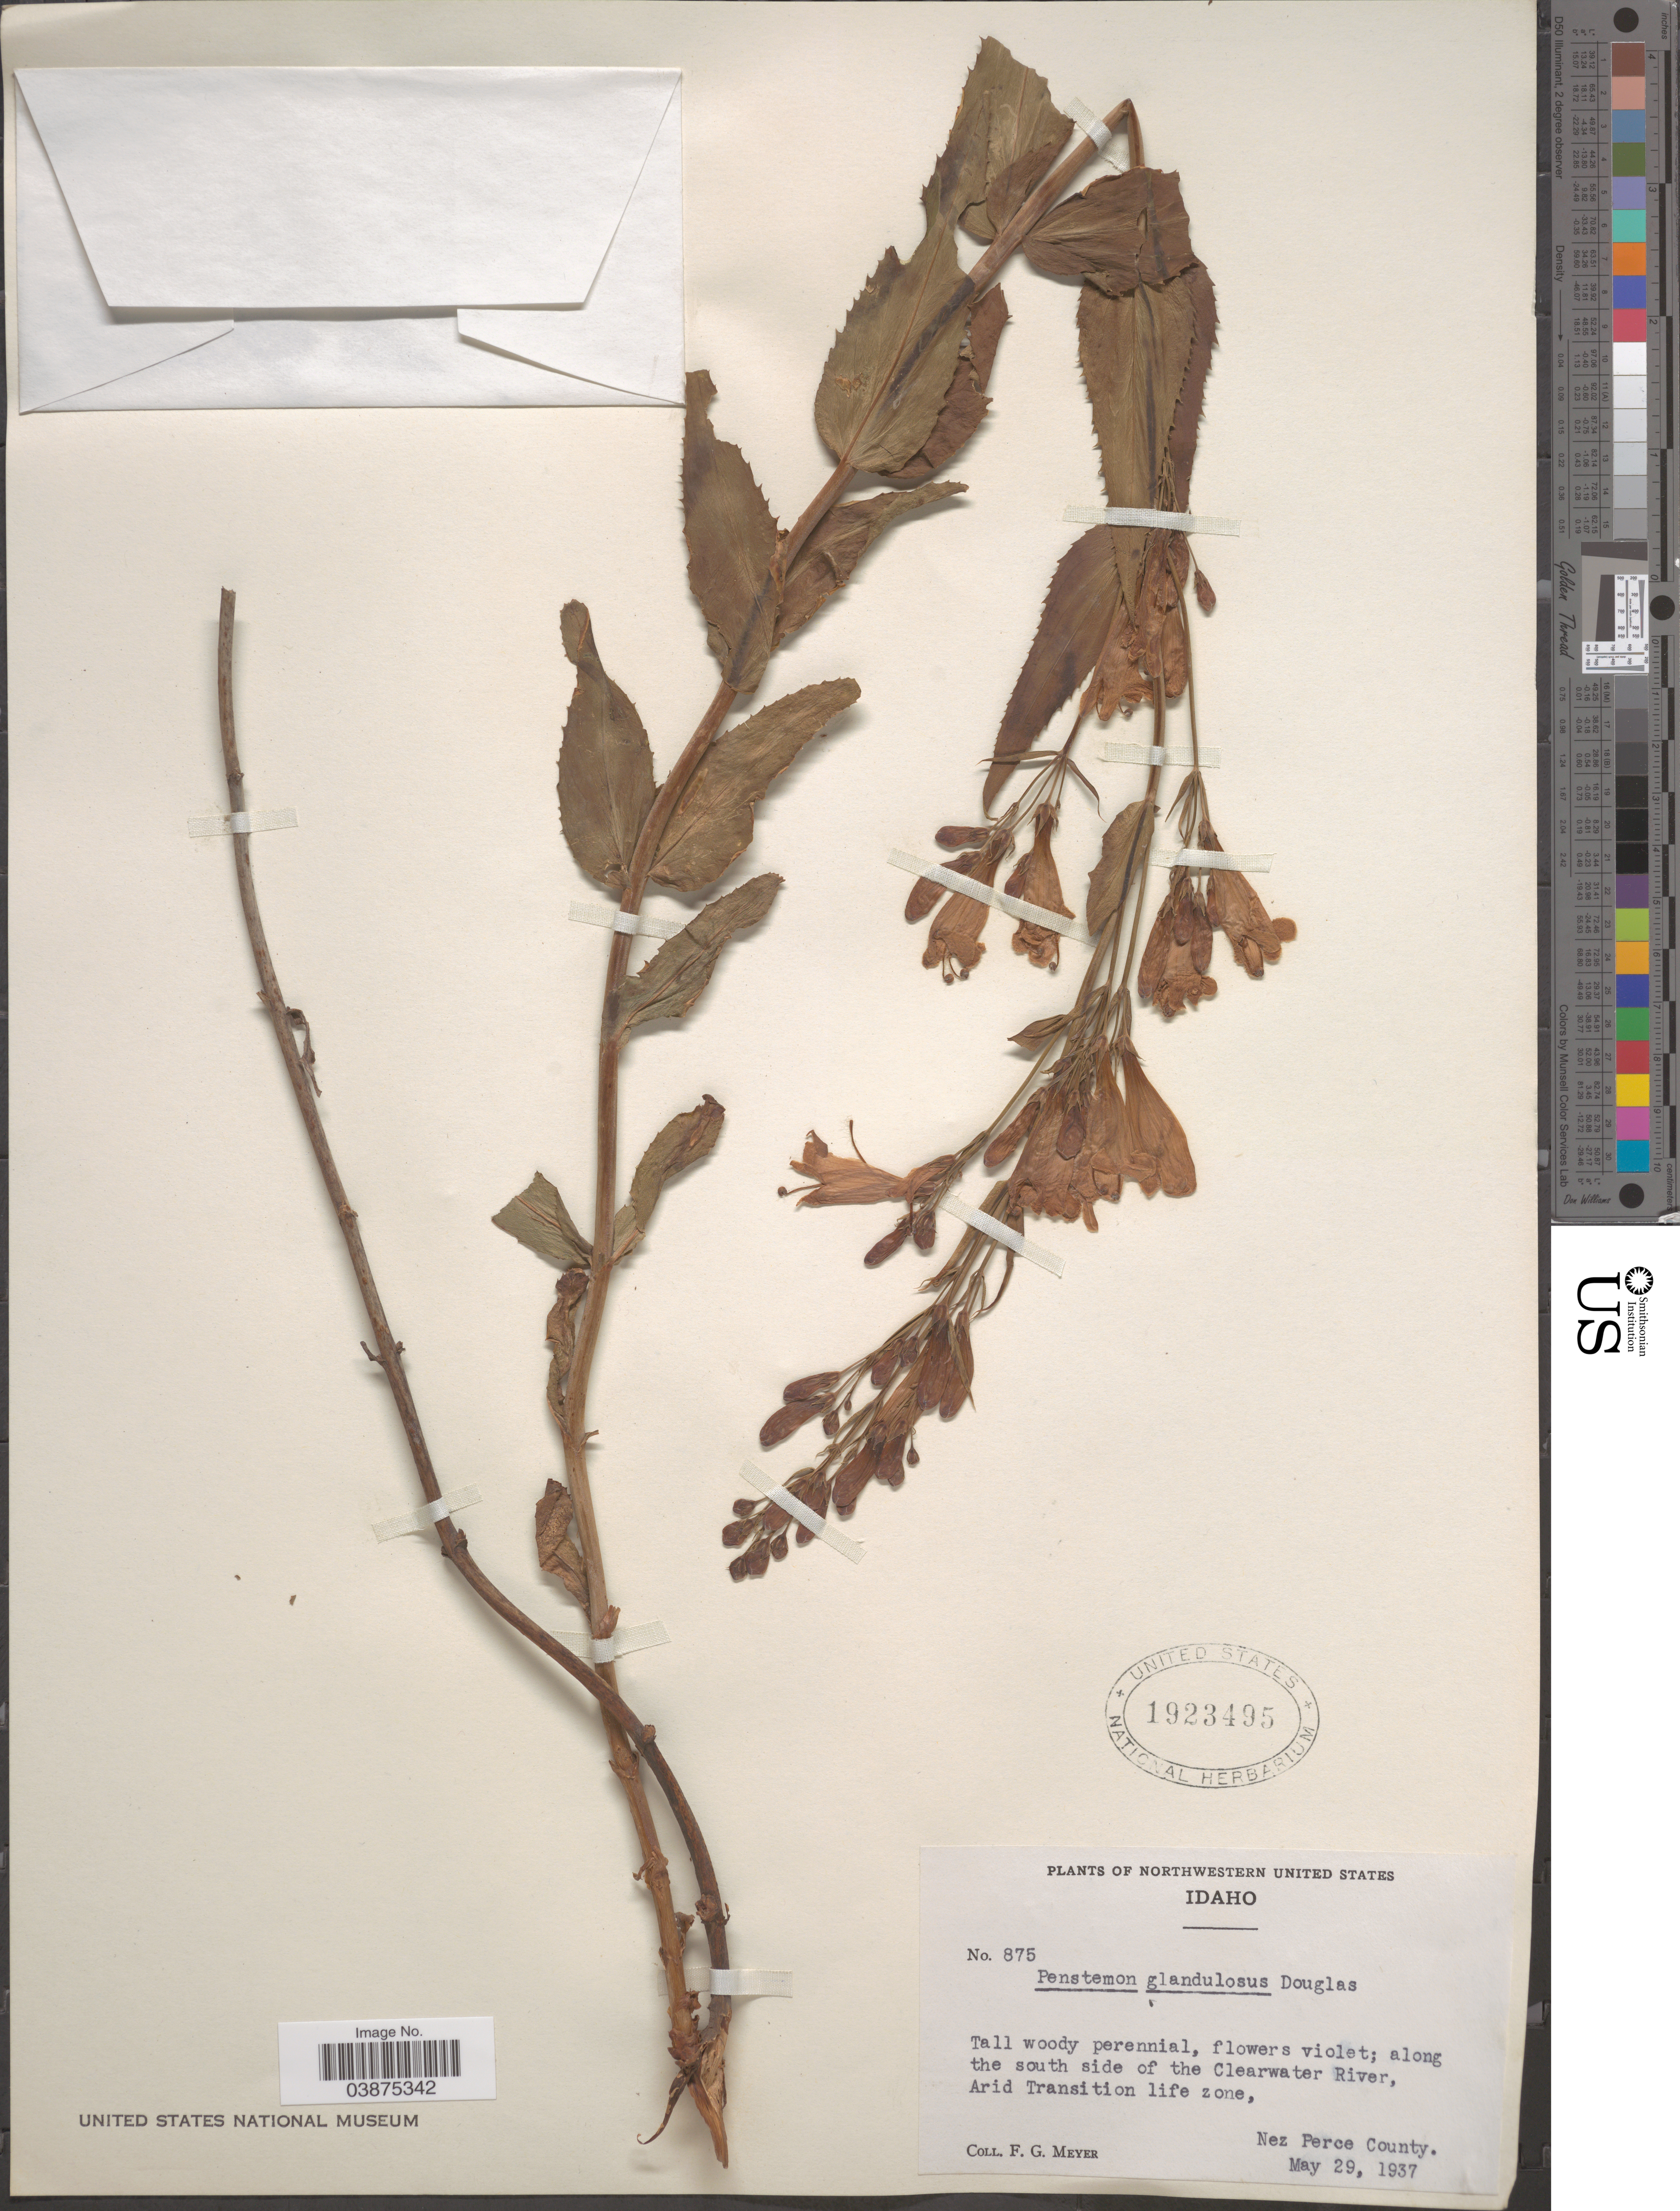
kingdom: Plantae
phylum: Tracheophyta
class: Magnoliopsida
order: Lamiales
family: Plantaginaceae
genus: Penstemon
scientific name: Penstemon glandulosus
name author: Douglas ex Lindl.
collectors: F. G. Meyer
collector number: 875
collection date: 1937-05-29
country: United States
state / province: Idaho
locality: Along the south side of the Clearwater River, Arid Transition life zone, Nez Perce County.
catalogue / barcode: US 1923495